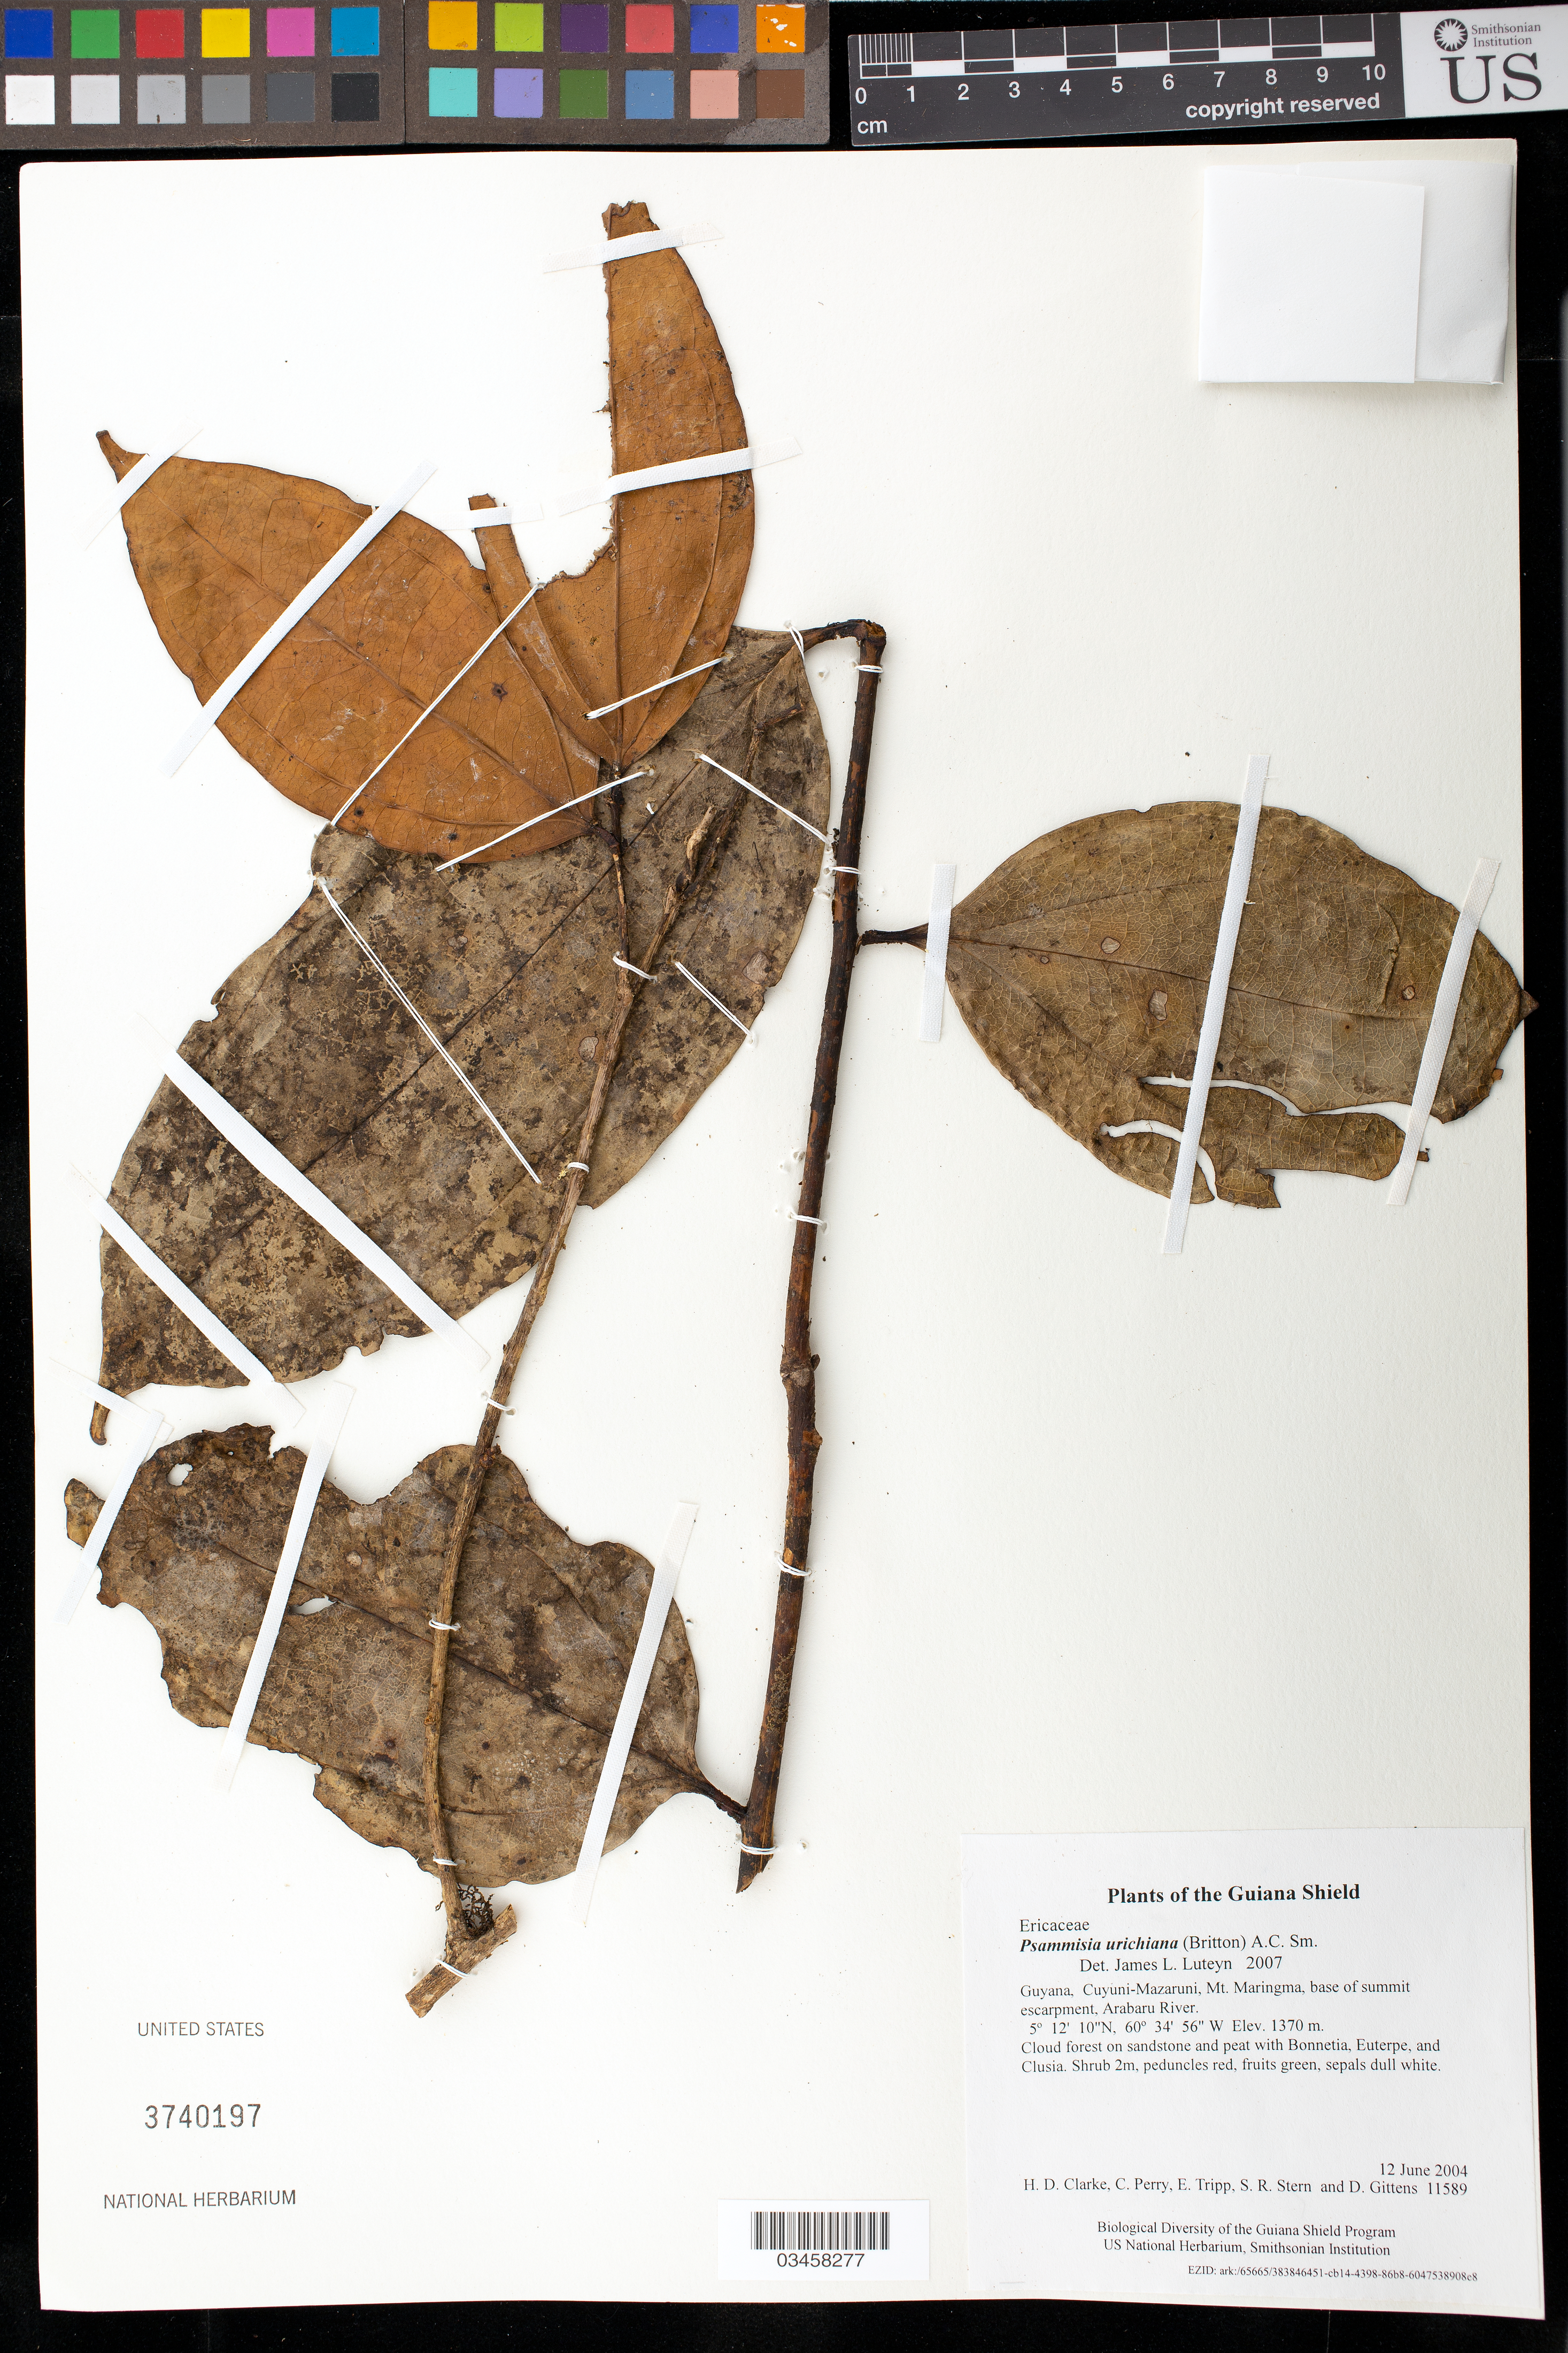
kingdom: Plantae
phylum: Tracheophyta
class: Magnoliopsida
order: Ericales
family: Ericaceae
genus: Psammisia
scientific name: Psammisia urichiana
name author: (Britton) A.C. Sm.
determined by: Luteyn, J. L.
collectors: H. D. Clarke, C. Perry, E. Tripp, S. R. Stern & D. Gittens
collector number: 11589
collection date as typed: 12 June 2004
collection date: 2004-06-12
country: Guyana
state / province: Cuyuni-Mazaruni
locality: Mt. Maringma, base of summit escarpment, Arabaru River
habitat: Cloud forest on sandstone and peat with Bonnetia, Euterpe, and Clusia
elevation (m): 1370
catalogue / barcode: US 3740197